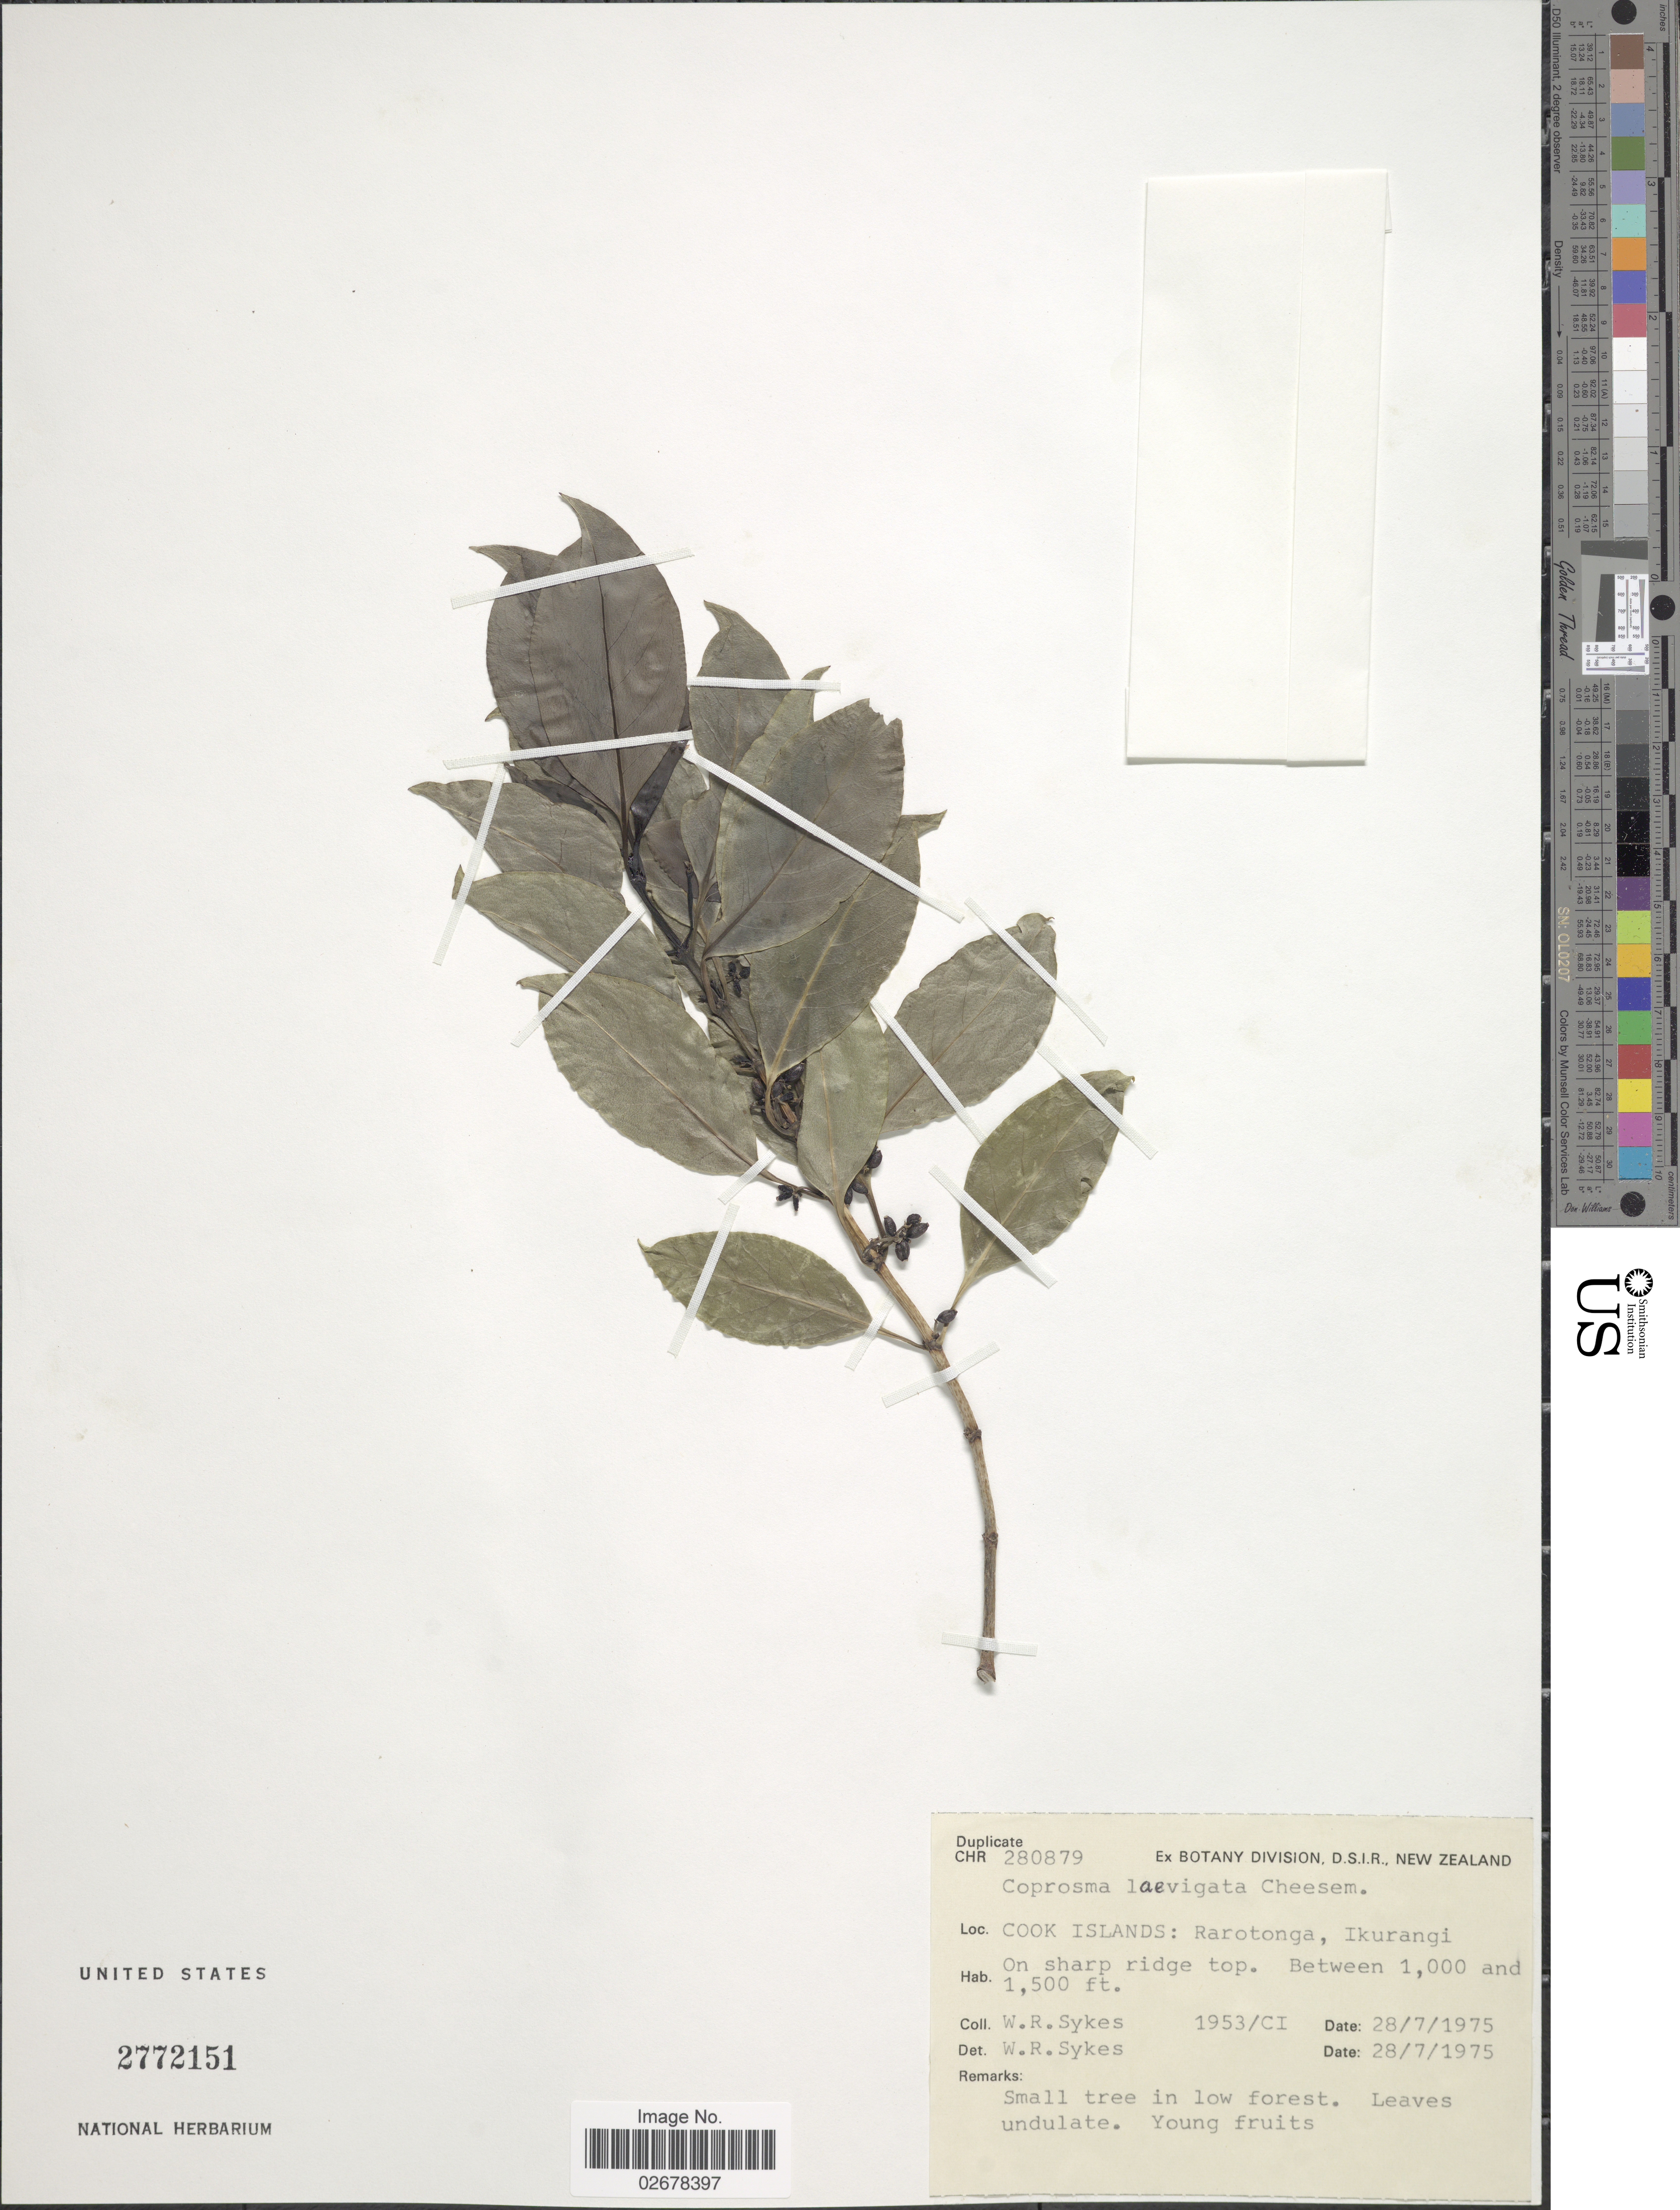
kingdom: Plantae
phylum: Tracheophyta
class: Magnoliopsida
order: Gentianales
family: Rubiaceae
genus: Coprosma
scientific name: Coprosma laevigata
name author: Cheeseman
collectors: W. R. Sykes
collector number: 1953/CI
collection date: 1975-07-28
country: Cook Islands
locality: Cook Islands: Rarotongo, Ikurangi, on sharp ridge top.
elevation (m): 305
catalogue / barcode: US 2772151